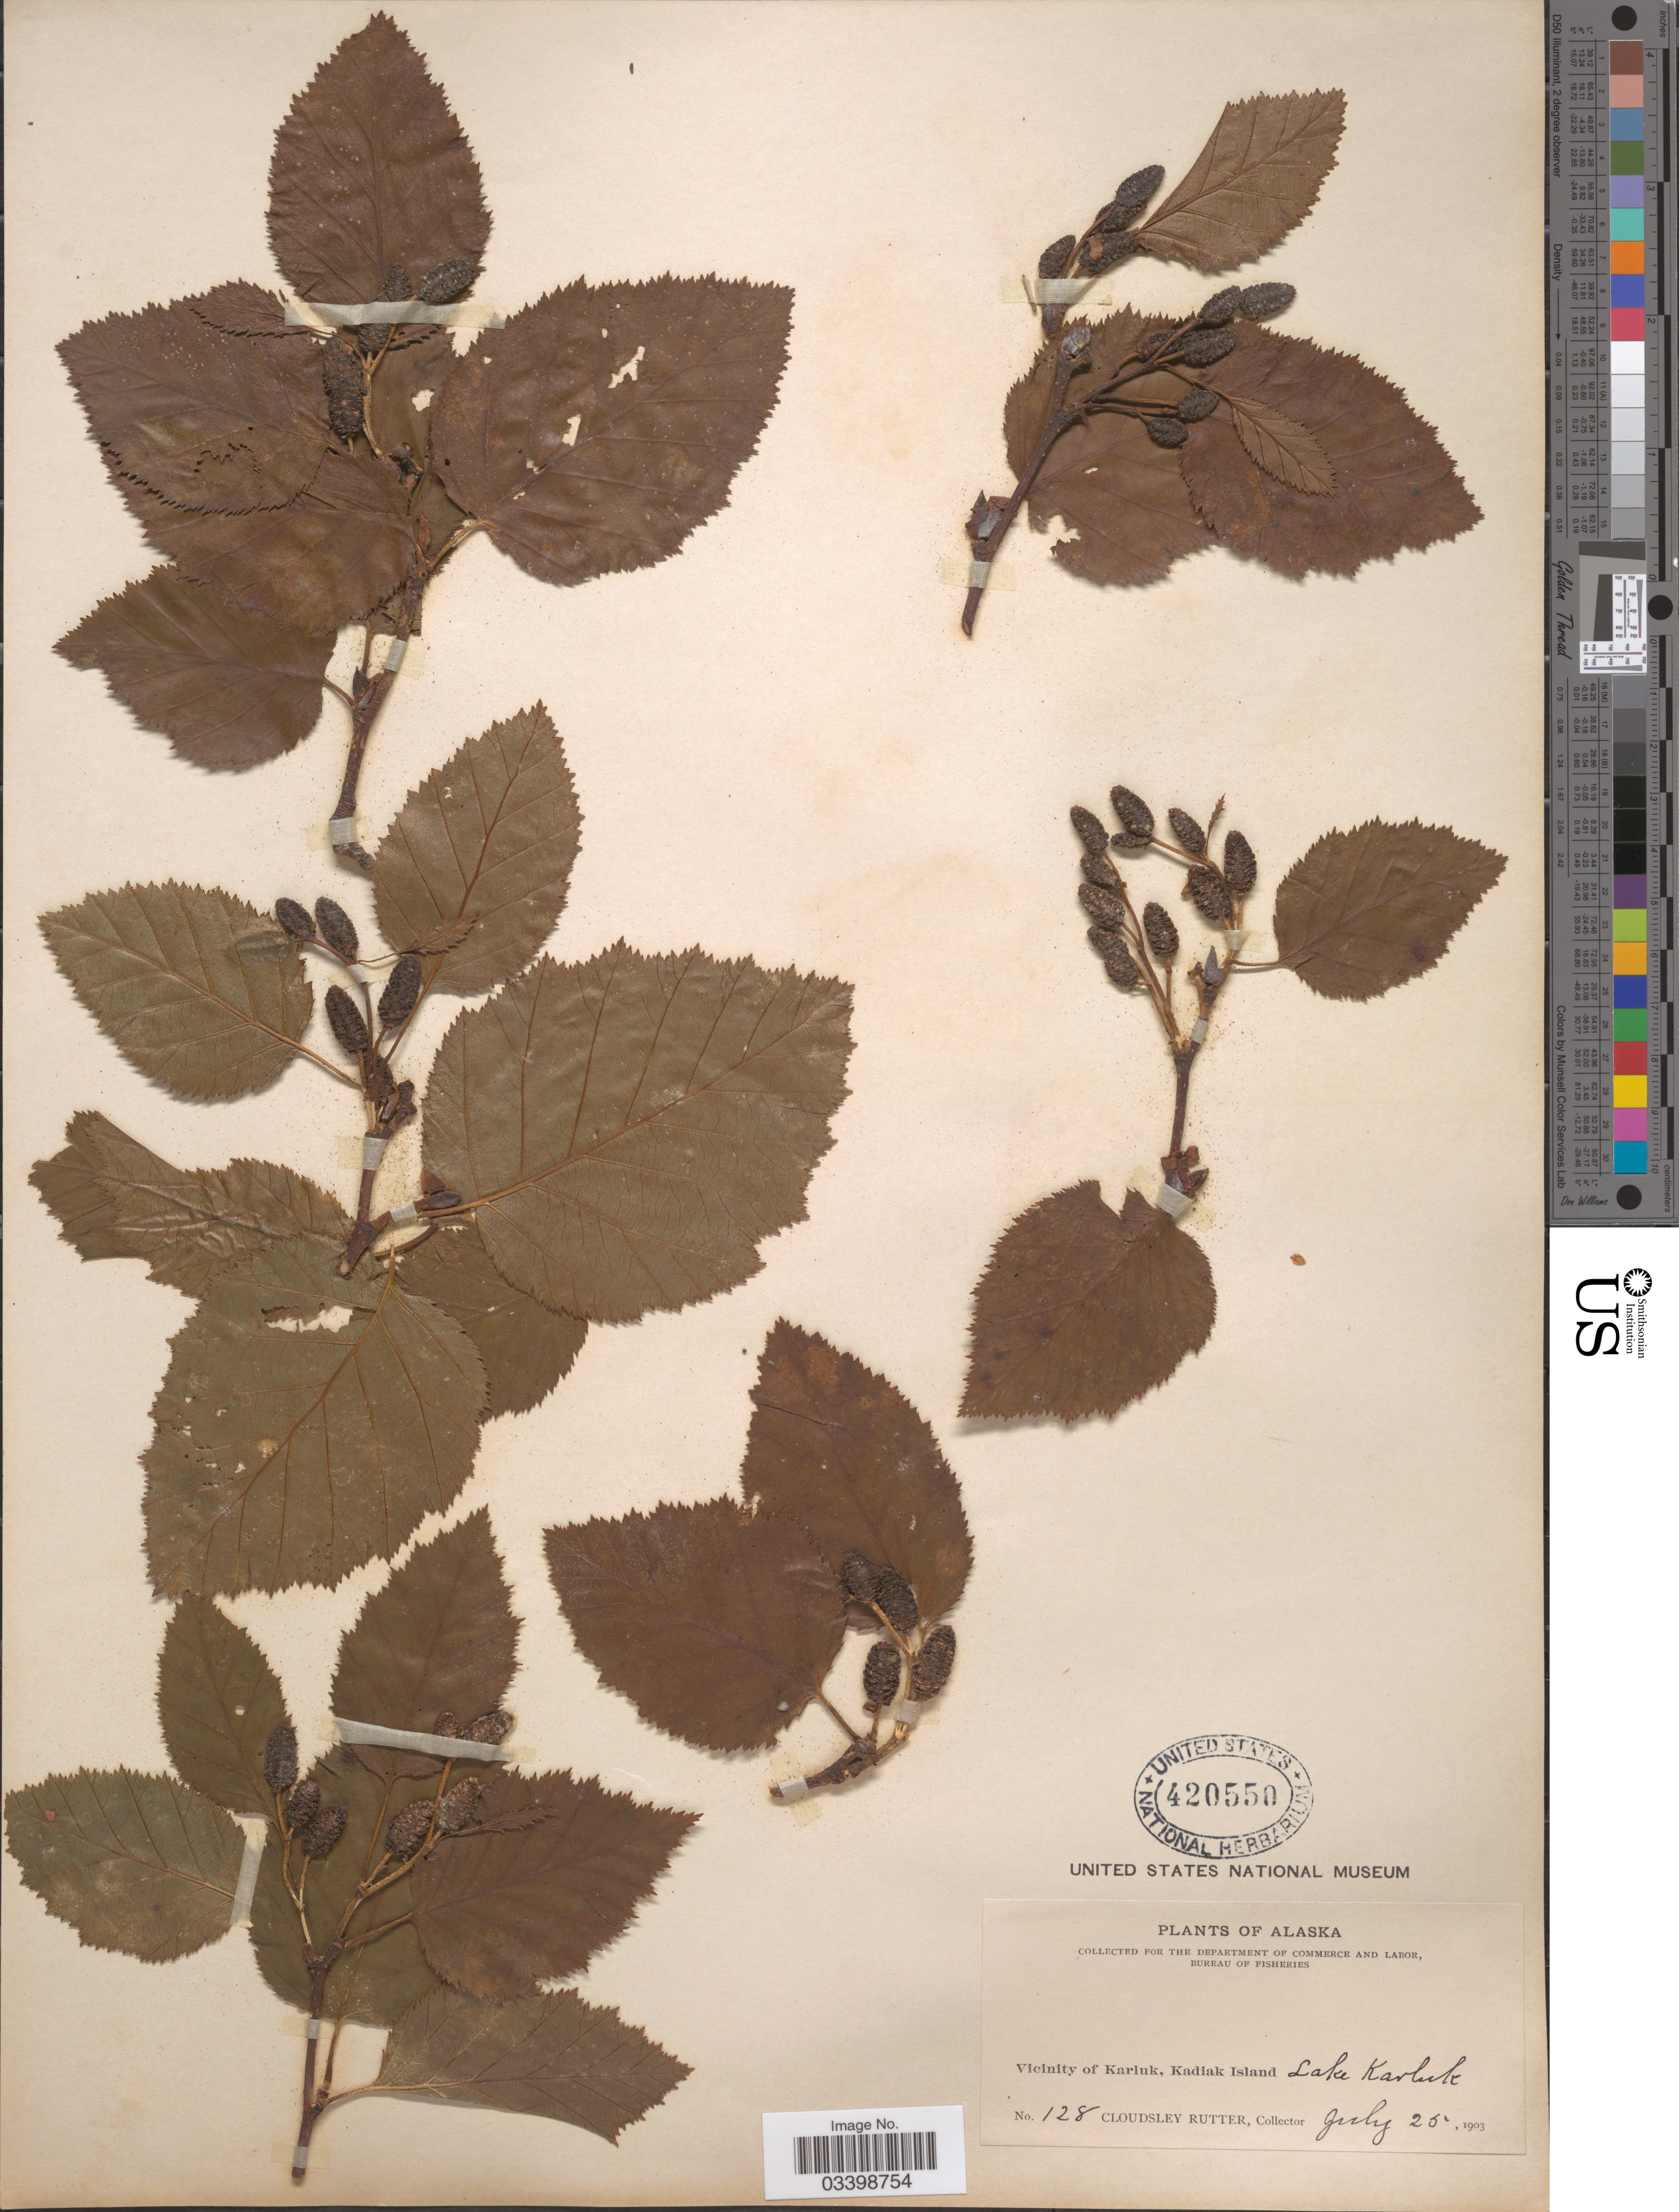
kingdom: Plantae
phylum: Tracheophyta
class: Magnoliopsida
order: Fagales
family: Betulaceae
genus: Alnus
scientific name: Alnus viridis subsp. sinuata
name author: Regel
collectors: C. Rutter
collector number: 128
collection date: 1903-07-25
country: United States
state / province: Alaska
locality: Vicinity of Karluk, Kadiak Island, Lake Karluk.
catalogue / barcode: US 420550